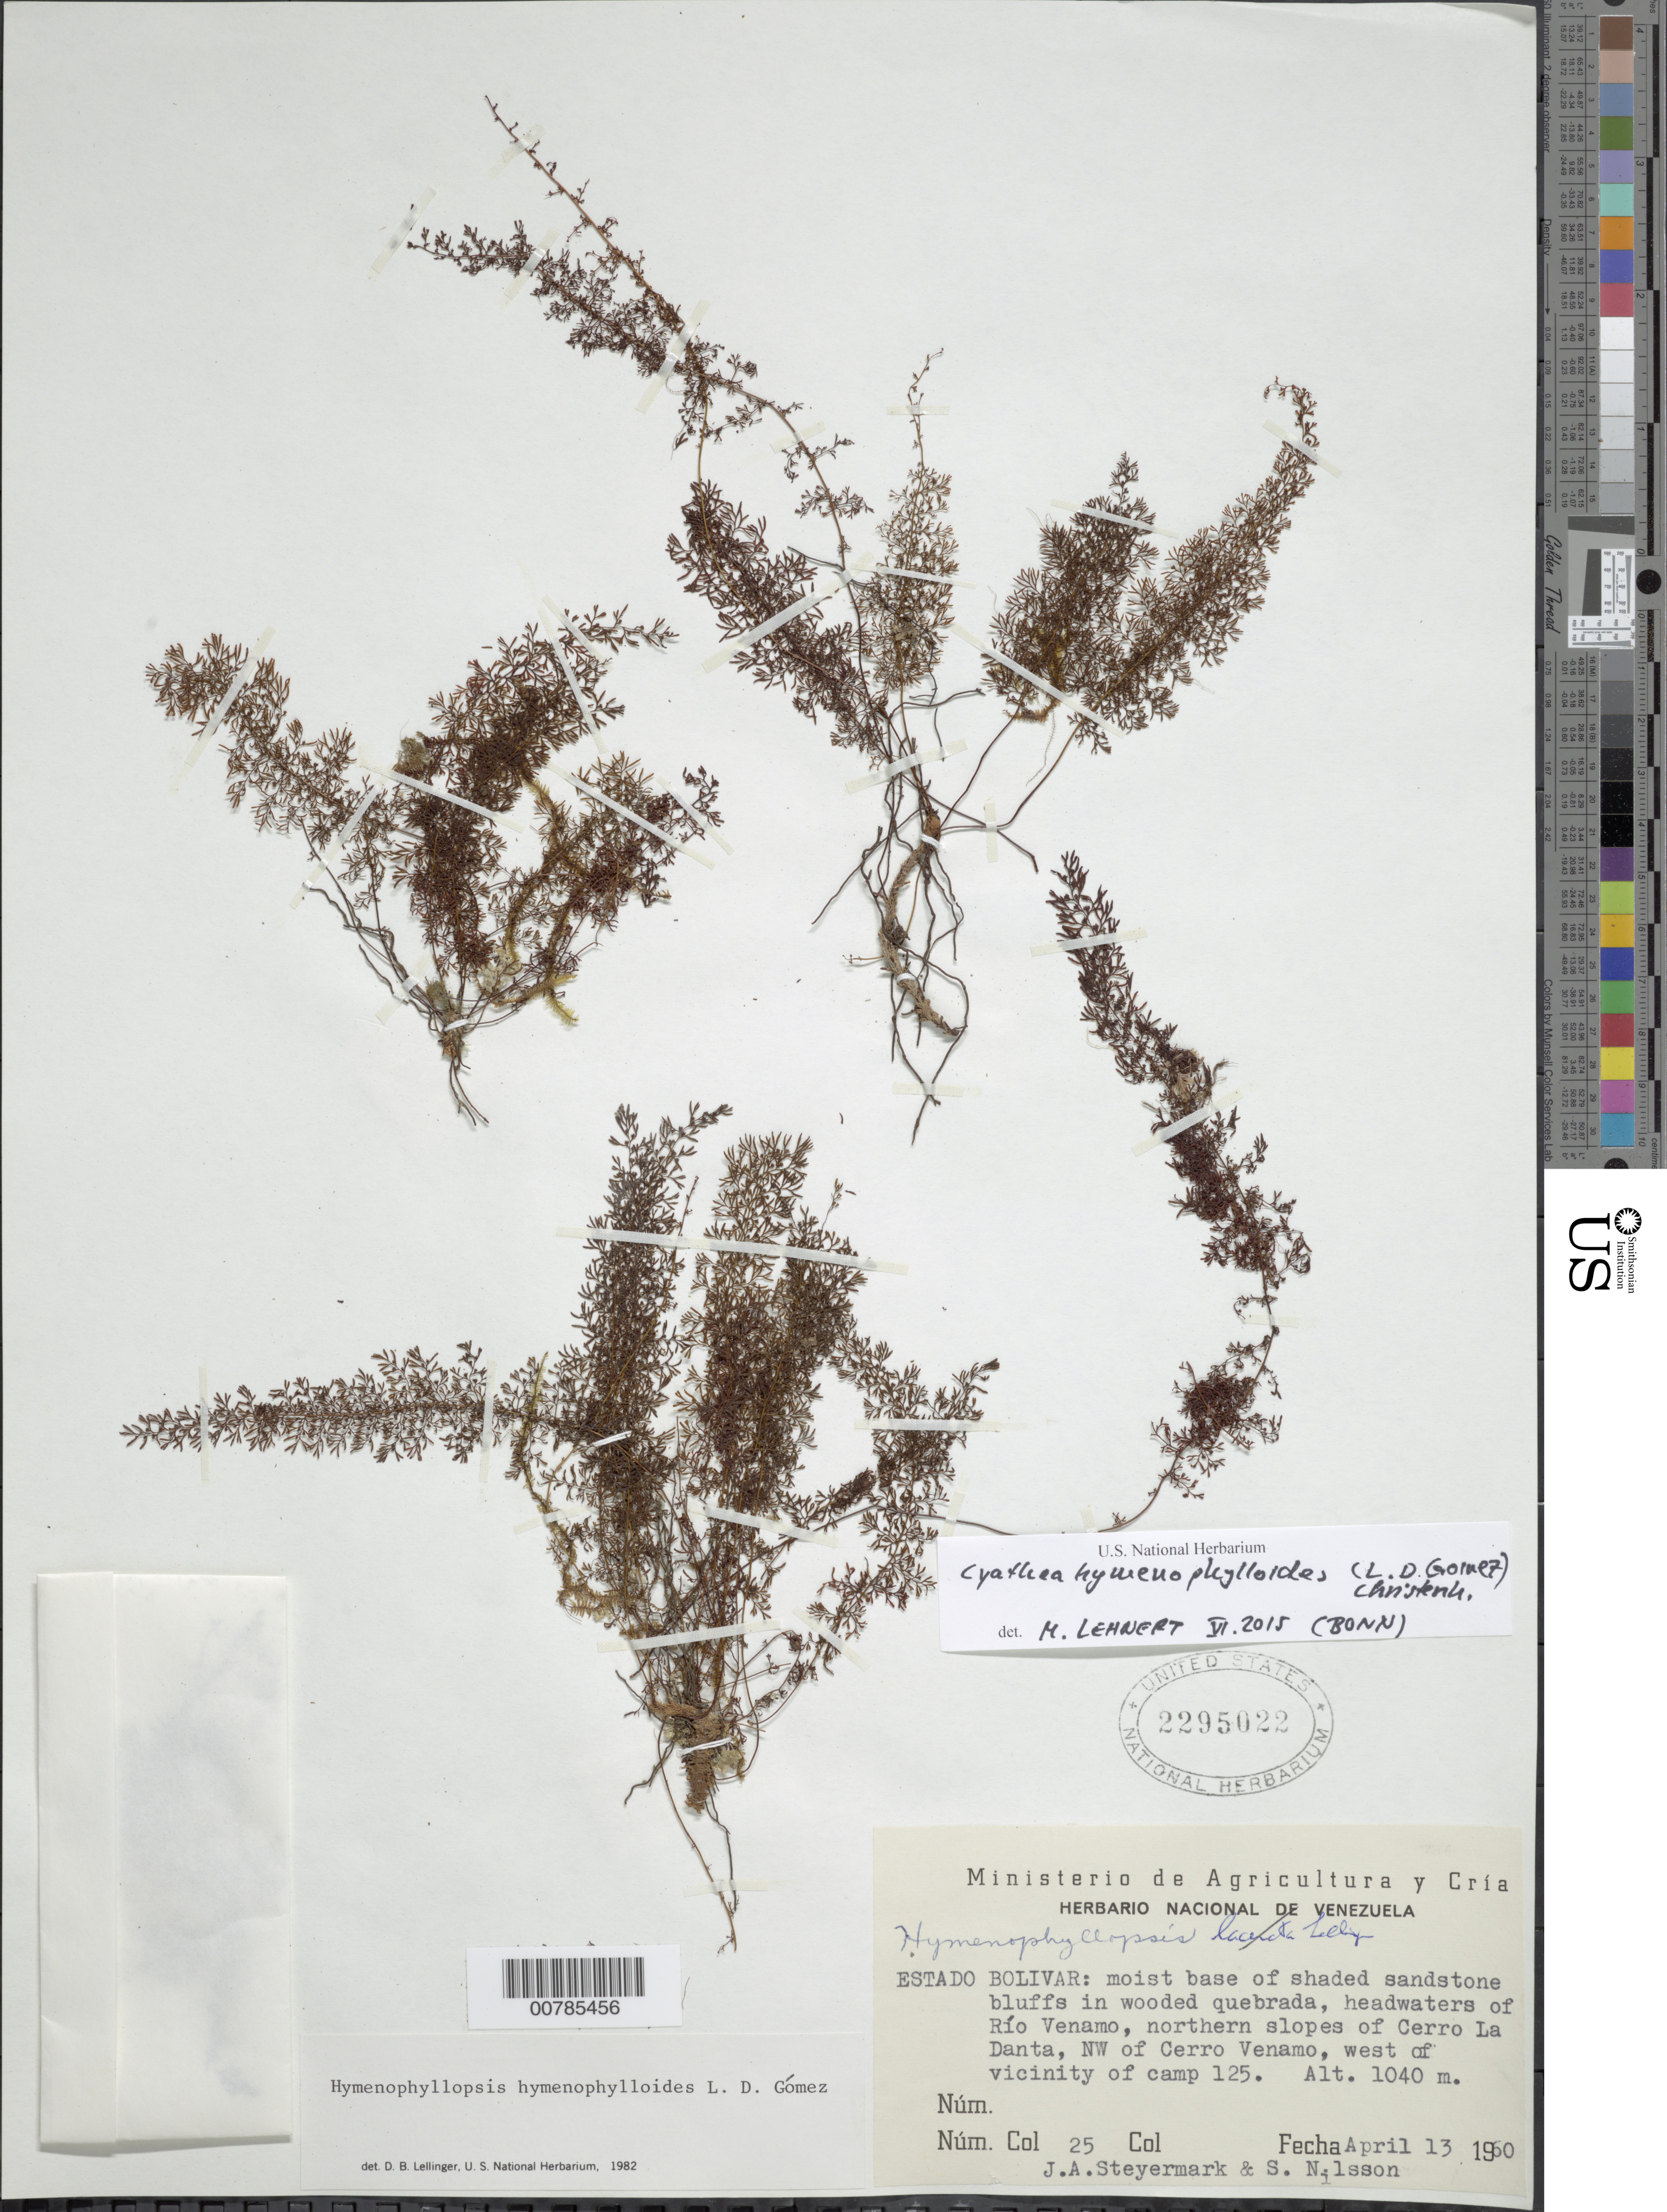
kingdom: Plantae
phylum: Tracheophyta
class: Polypodiopsida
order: Cyatheales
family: Cyatheaceae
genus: Cyathea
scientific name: Cyathea hymenophylloides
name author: (L.D. Gómez) Christenh.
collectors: J. Steyermark & S. Nilsson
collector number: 60 25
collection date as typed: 13-Apr-60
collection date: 1960-04-13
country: Venezuela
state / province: Bolívar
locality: Río Venamo headwaters, W of vic of road campamento 125, on northern slopes of Cerro La Danta, NW of cerro Venamo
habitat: Moist base of shaded snadstone bluffs in wooded quebrada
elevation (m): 1040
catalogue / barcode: US 2295022